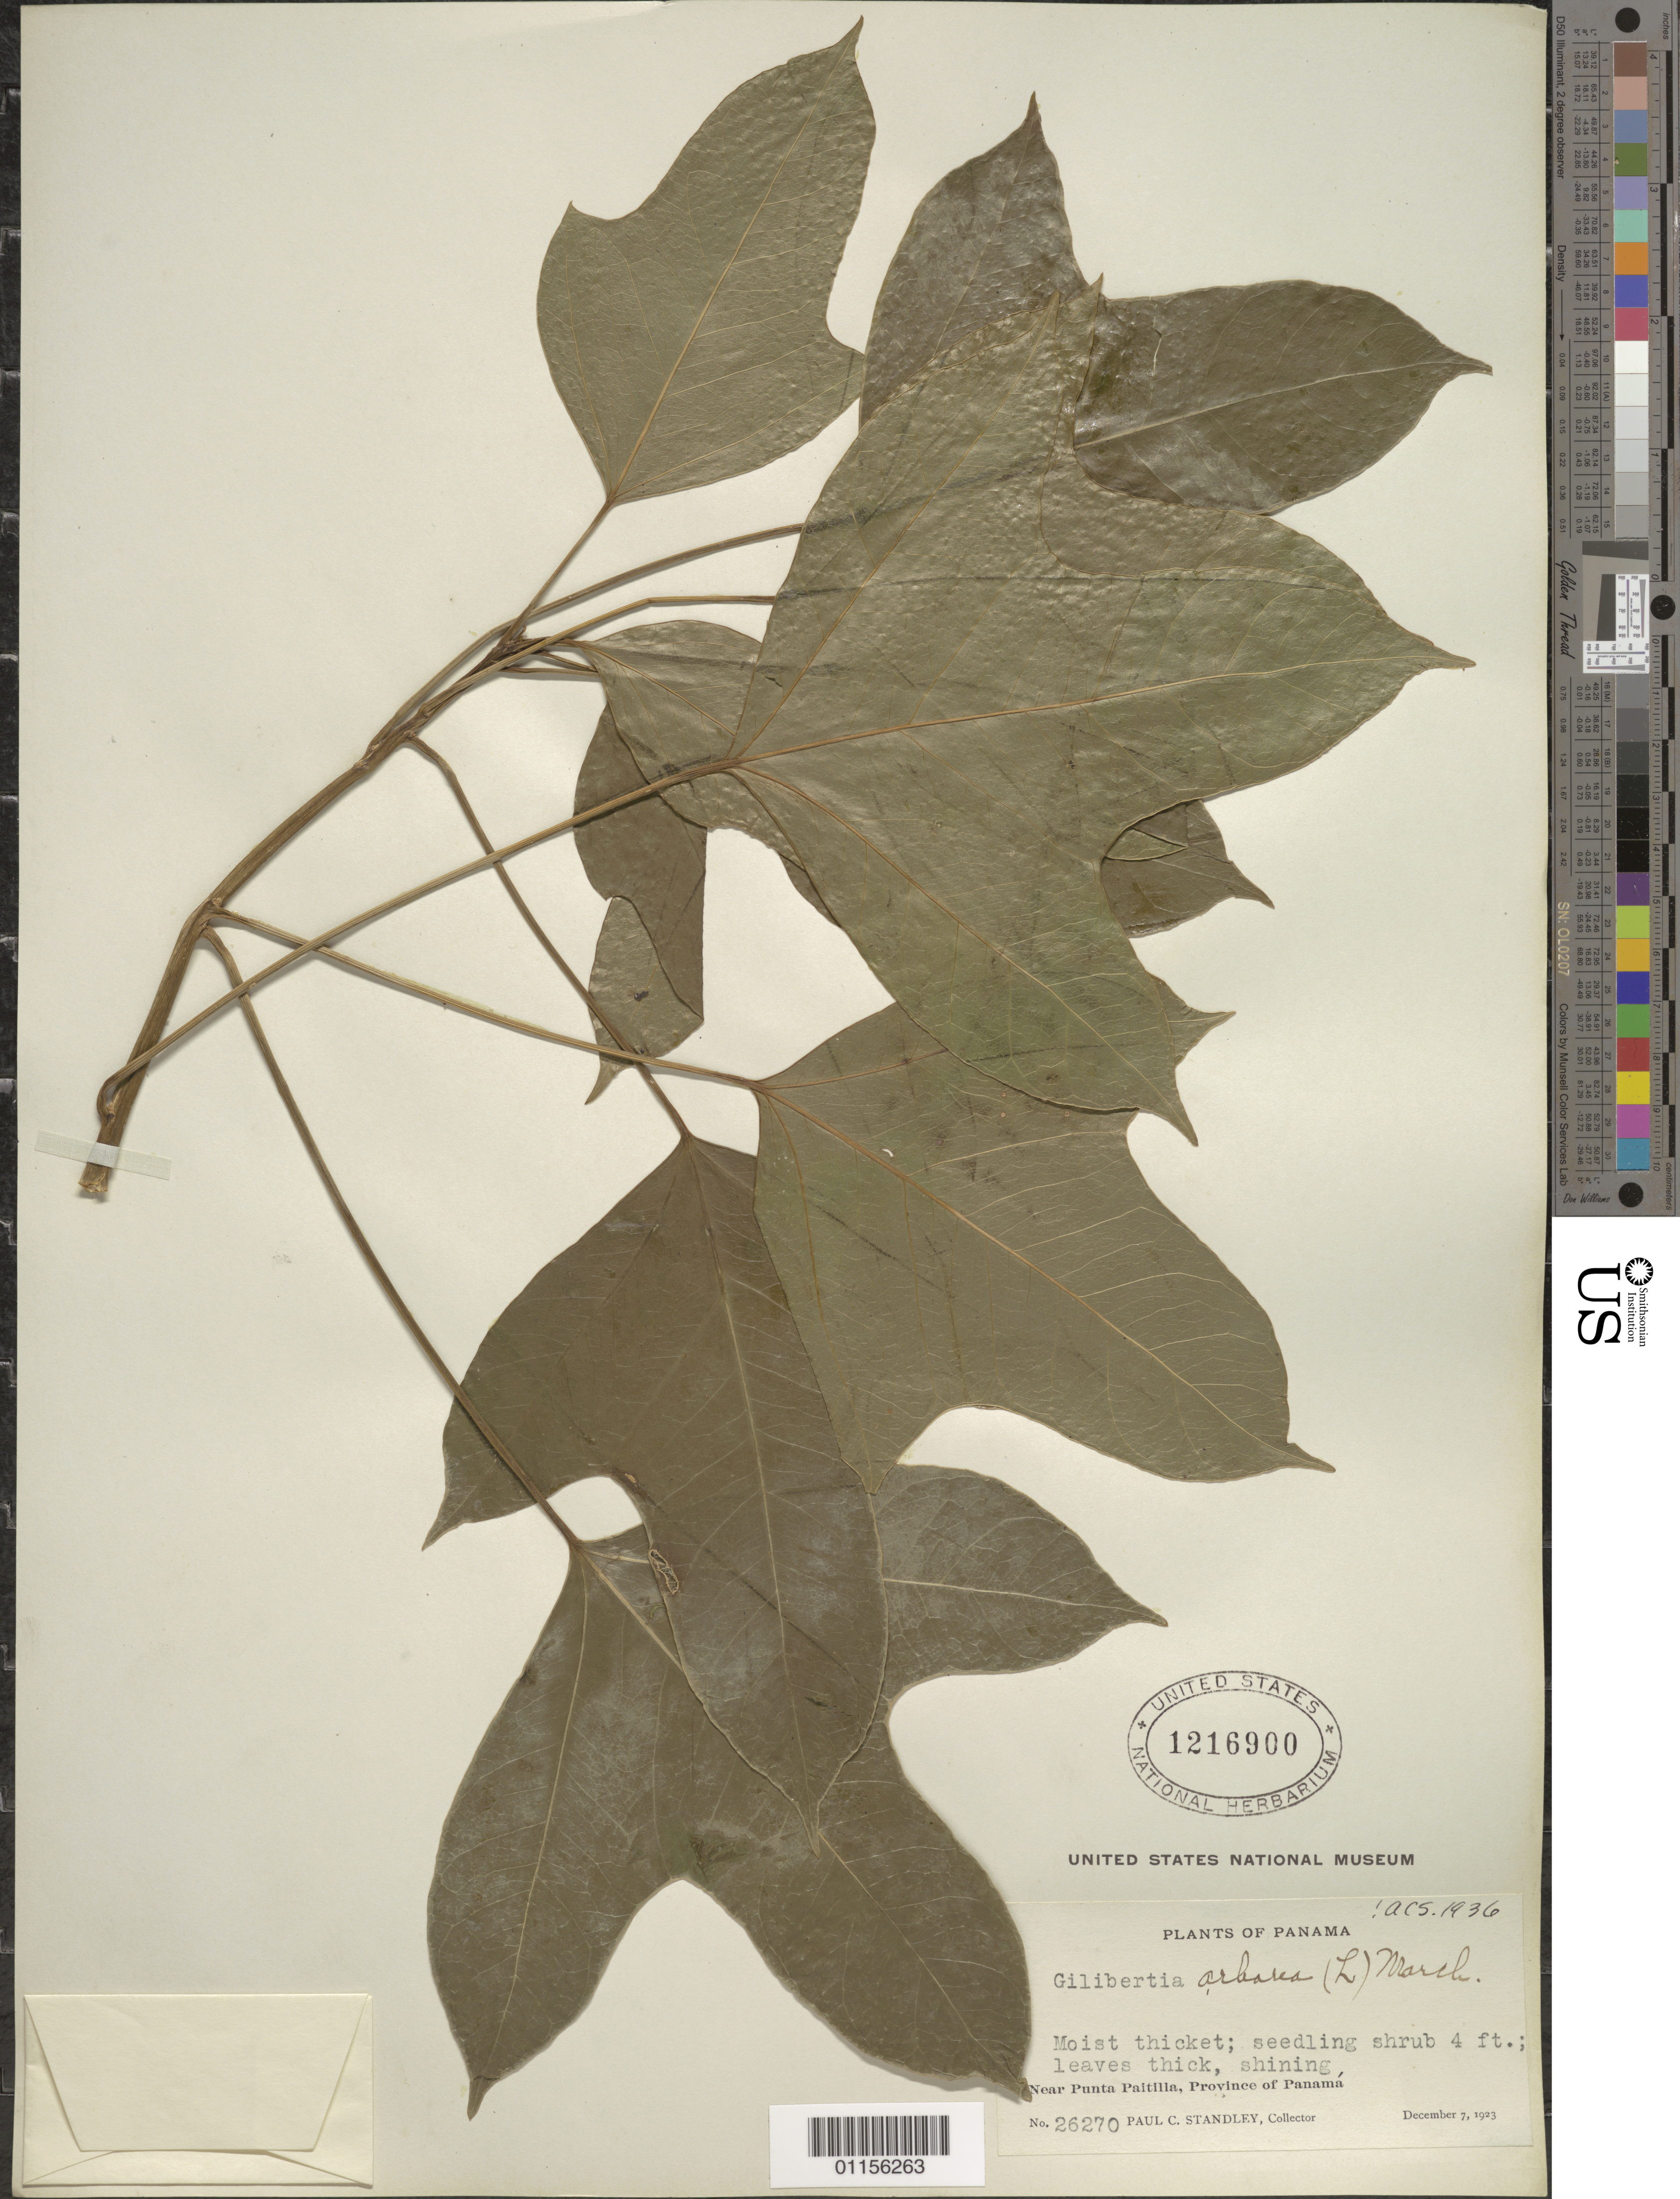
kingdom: Plantae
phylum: Tracheophyta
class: Magnoliopsida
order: Apiales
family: Araliaceae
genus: Dendropanax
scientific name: Dendropanax arboreus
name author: (L.) Decne. & Planch.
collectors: P. C. Standley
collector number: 26270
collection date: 1923-12-07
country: Panama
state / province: Panamá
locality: Near Punta Paitilla.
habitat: Moist thicket, seedling shrub.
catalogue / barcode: US 1216900